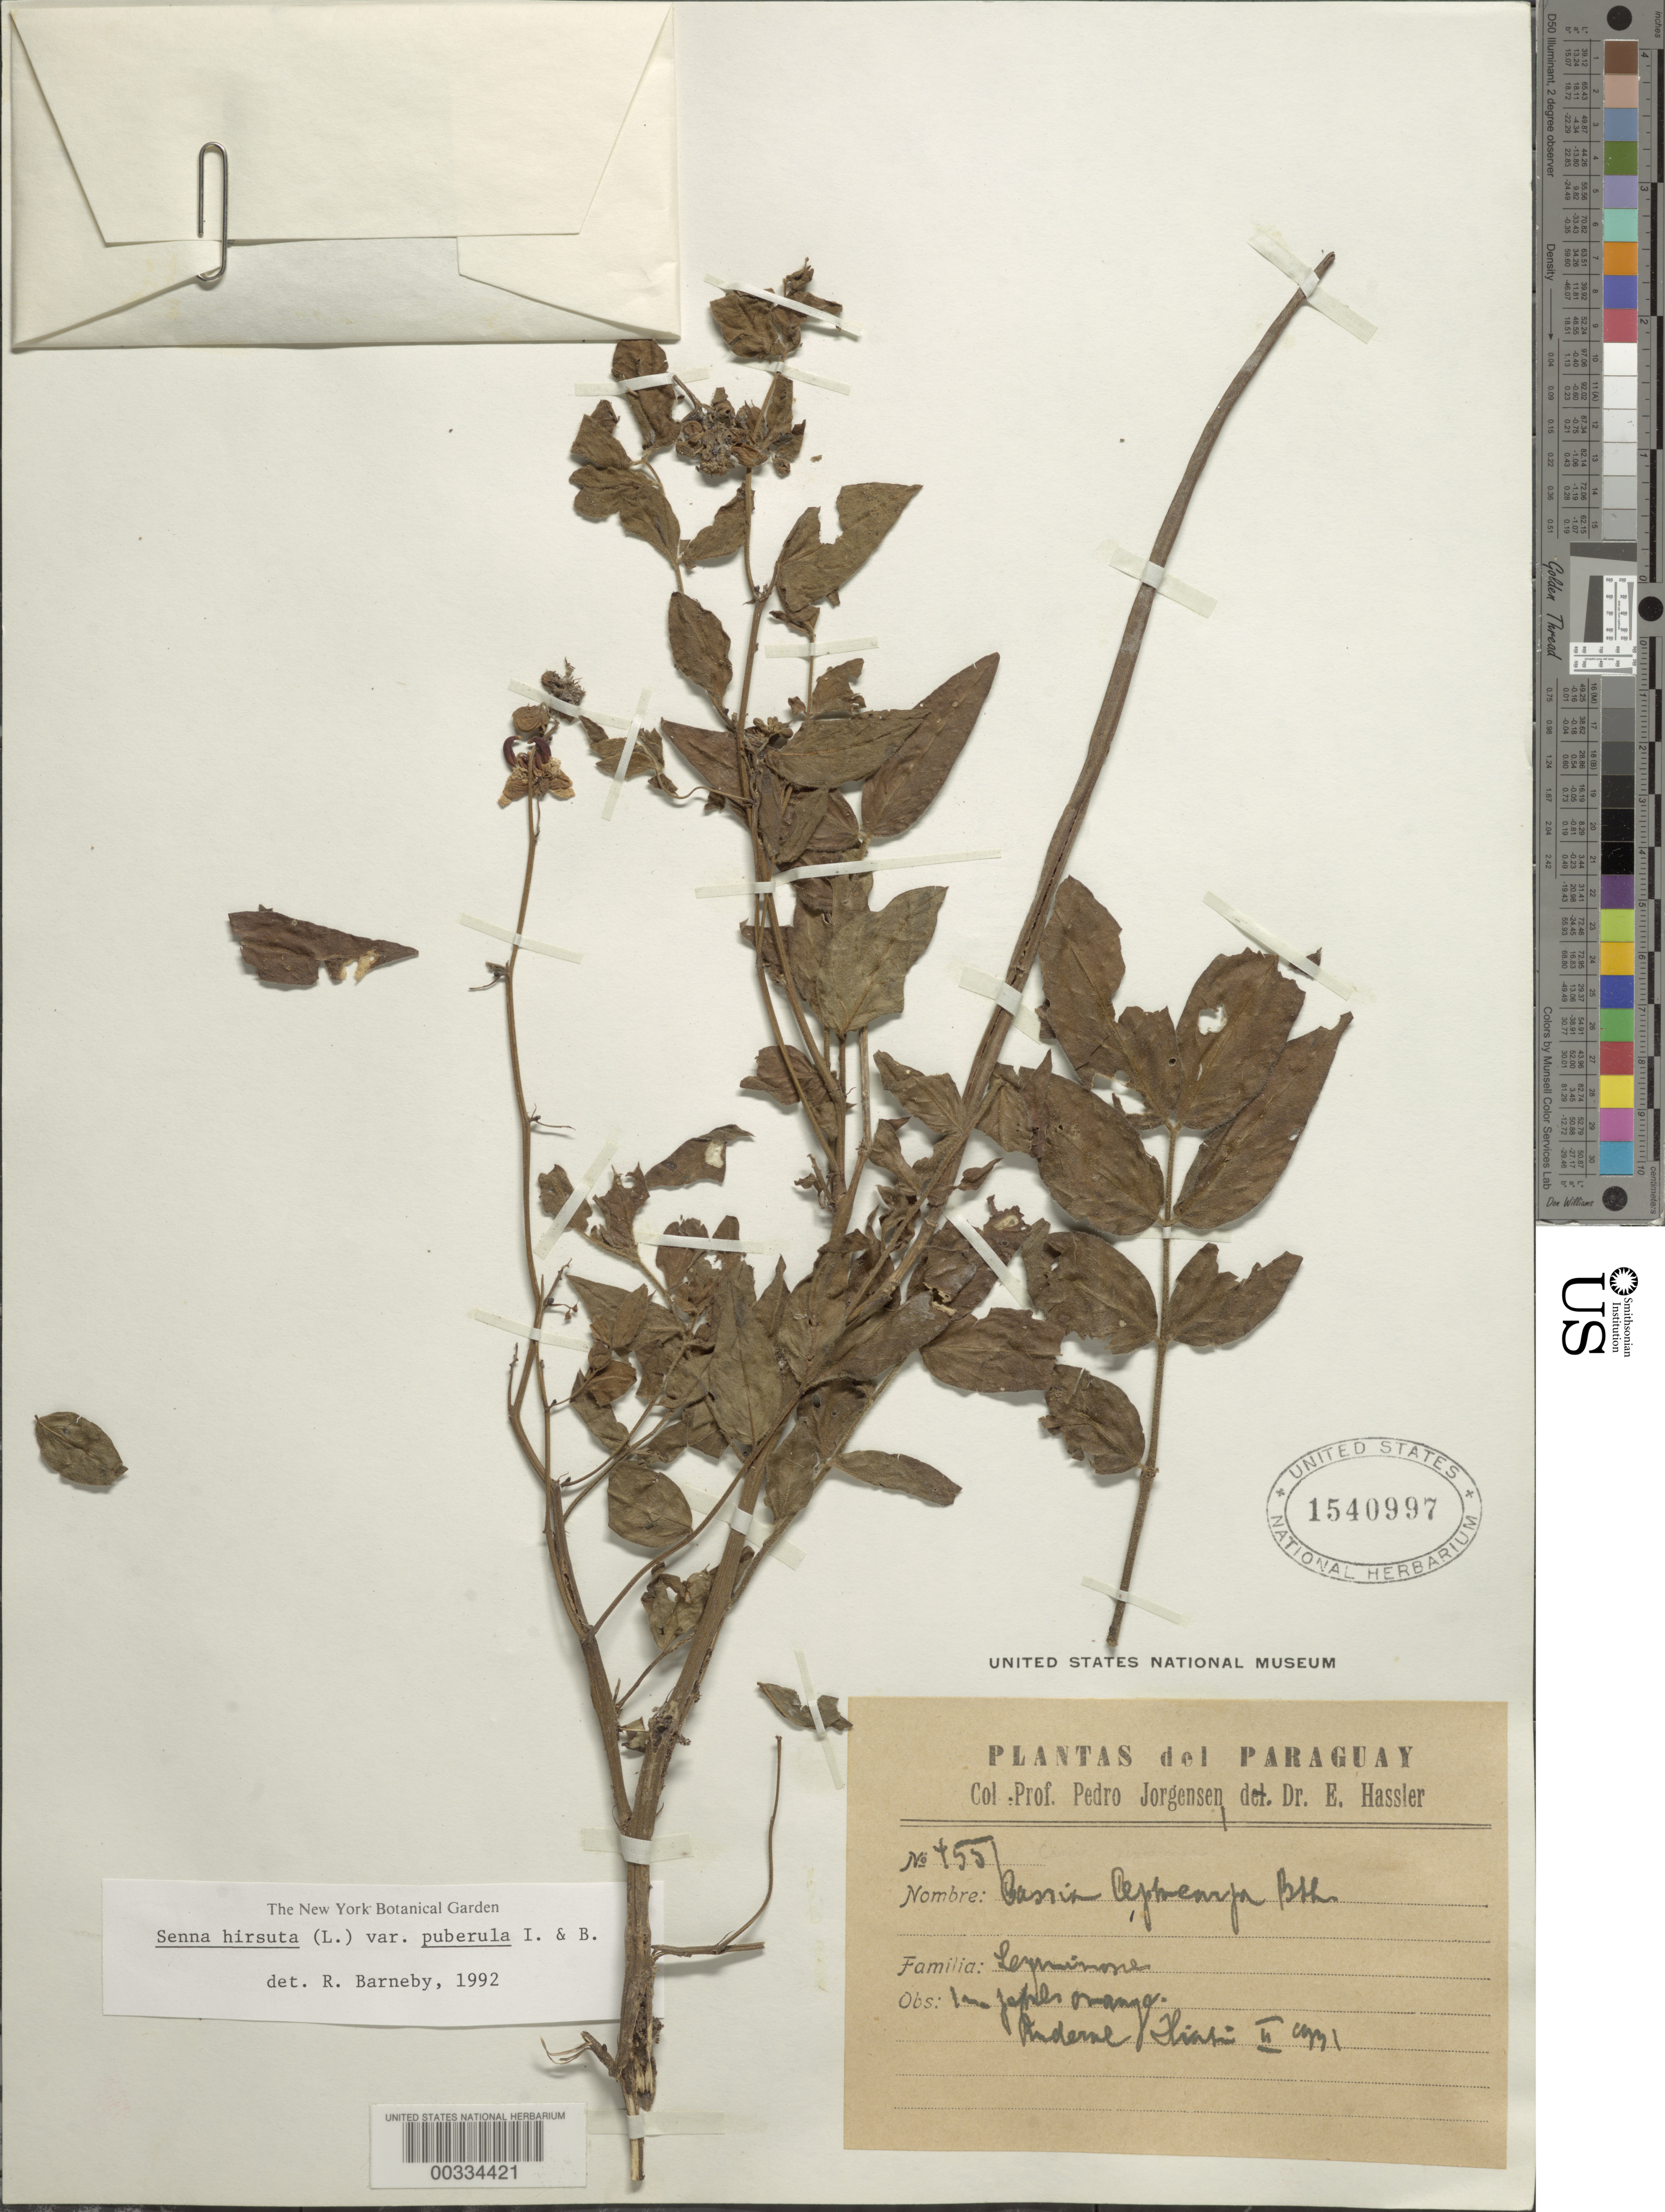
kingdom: Plantae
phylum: Tracheophyta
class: Magnoliopsida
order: Fabales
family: Fabaceae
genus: Senna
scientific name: Senna hirsuta var. puberula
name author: H.S. Irwin & Barneby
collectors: P. Jorgensen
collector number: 4551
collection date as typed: Feb 1931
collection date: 1931-02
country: Paraguay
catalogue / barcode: US 1540997